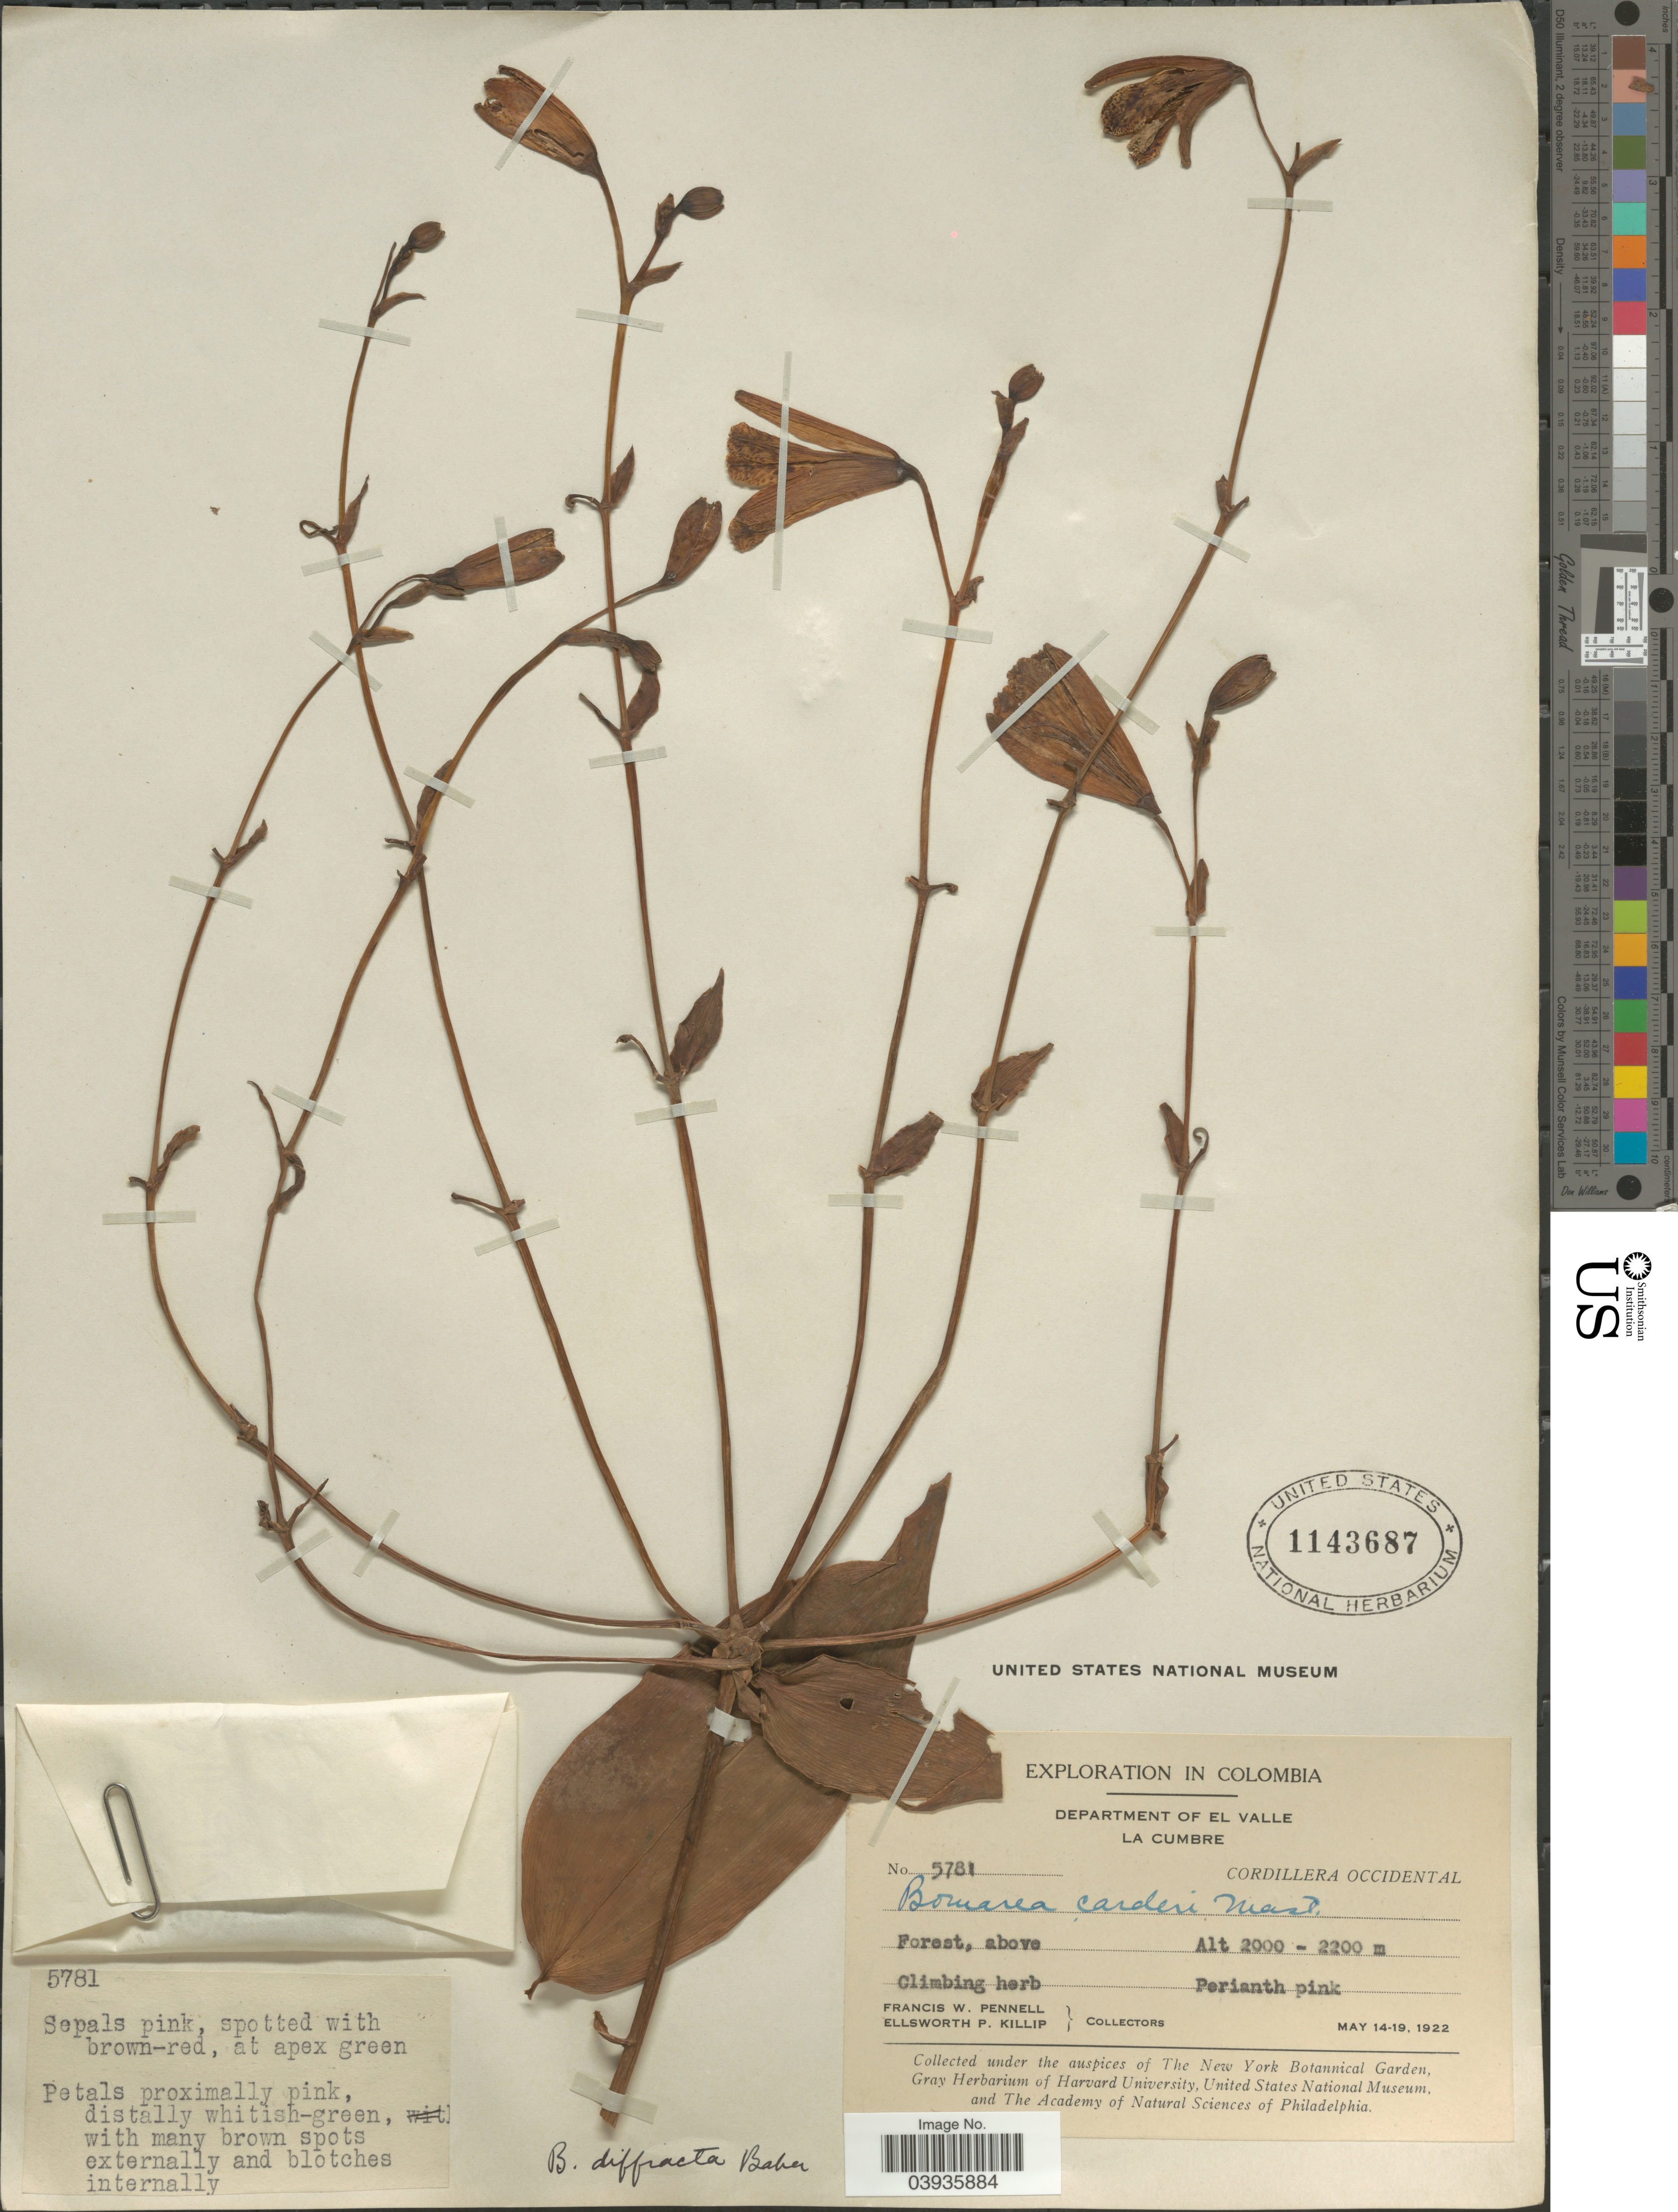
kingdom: Plantae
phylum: Tracheophyta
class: Liliopsida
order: Liliales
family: Alstroemeriaceae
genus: Bomarea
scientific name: Bomarea diffracta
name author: Baker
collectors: F. W. Pennell & E. P. Killip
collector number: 5781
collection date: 1922-05-14/1922-05-19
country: Colombia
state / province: Valle del Cauca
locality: Department of El Valle. La Cumbre. Cordillera Occidental.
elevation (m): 2000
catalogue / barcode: US 1143687